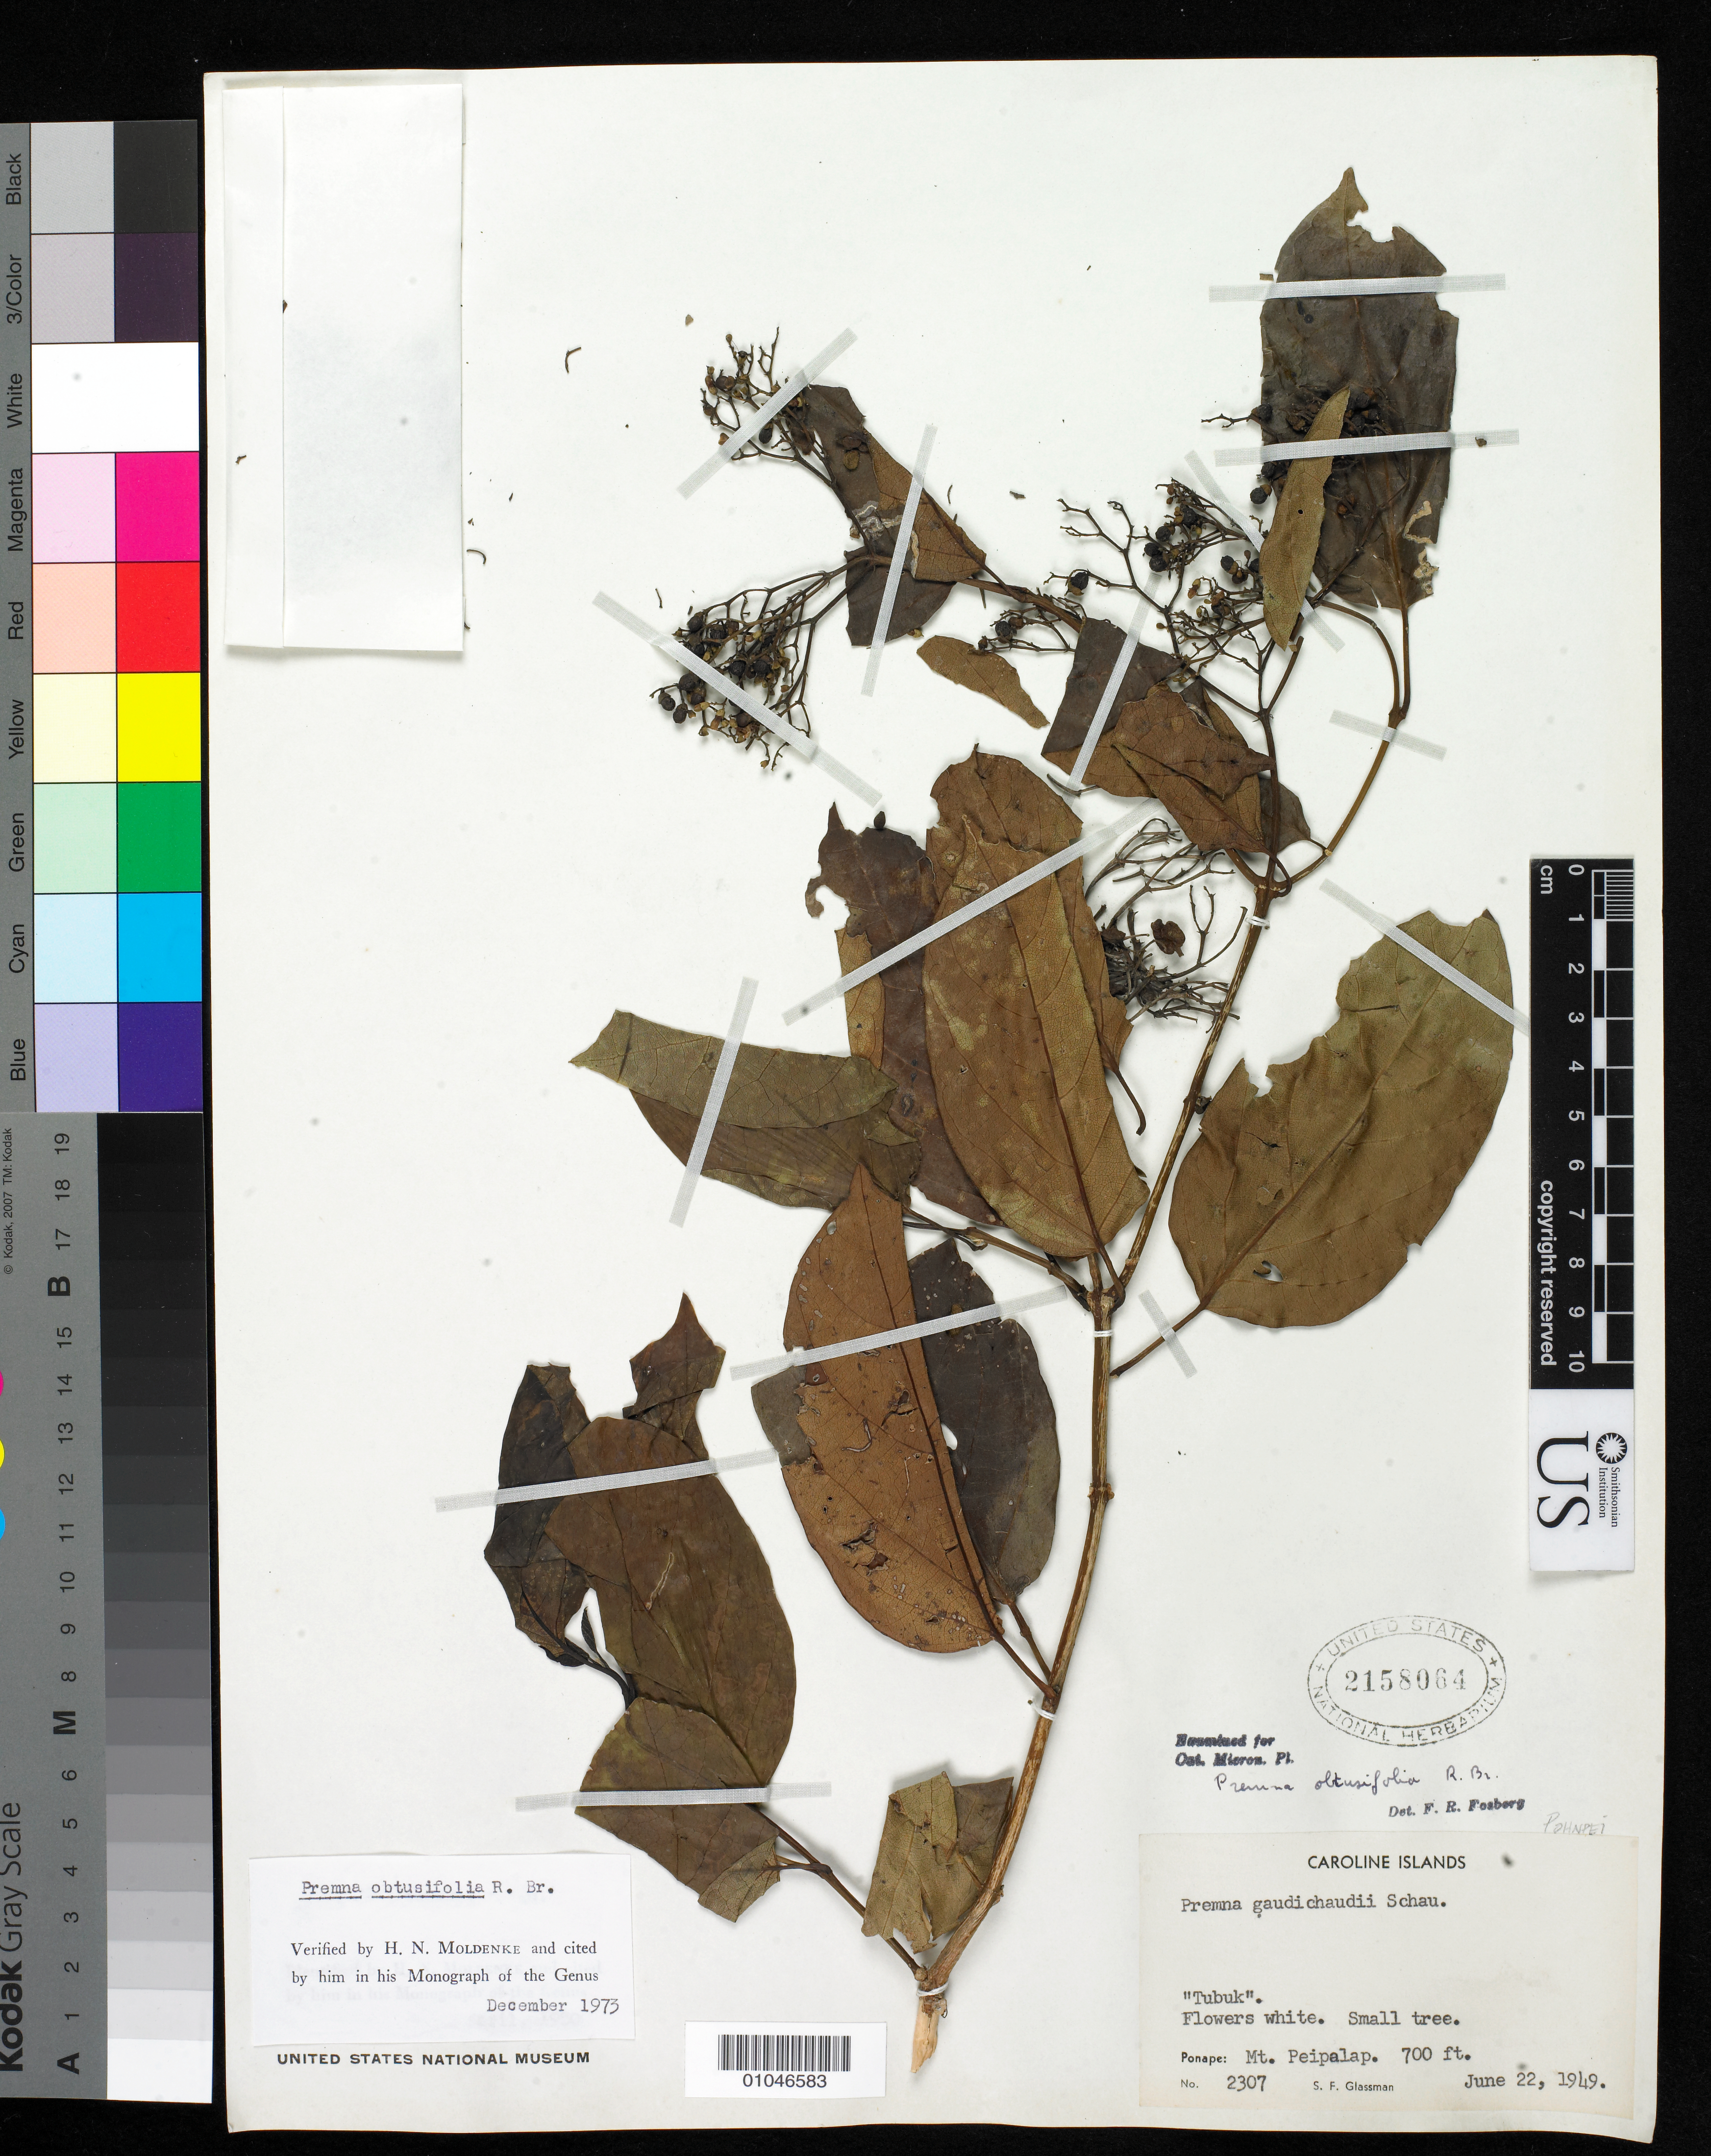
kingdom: Plantae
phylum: Tracheophyta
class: Magnoliopsida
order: Lamiales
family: Lamiaceae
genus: Premna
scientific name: Premna obtusifolia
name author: R. Br.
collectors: S. F. Glassman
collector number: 2307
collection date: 1949-06-22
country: Micronesia, Federated States of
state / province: Pohnpei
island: Pohnpei [Ponape]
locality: Mt. Peipalap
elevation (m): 213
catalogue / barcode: US 2158064